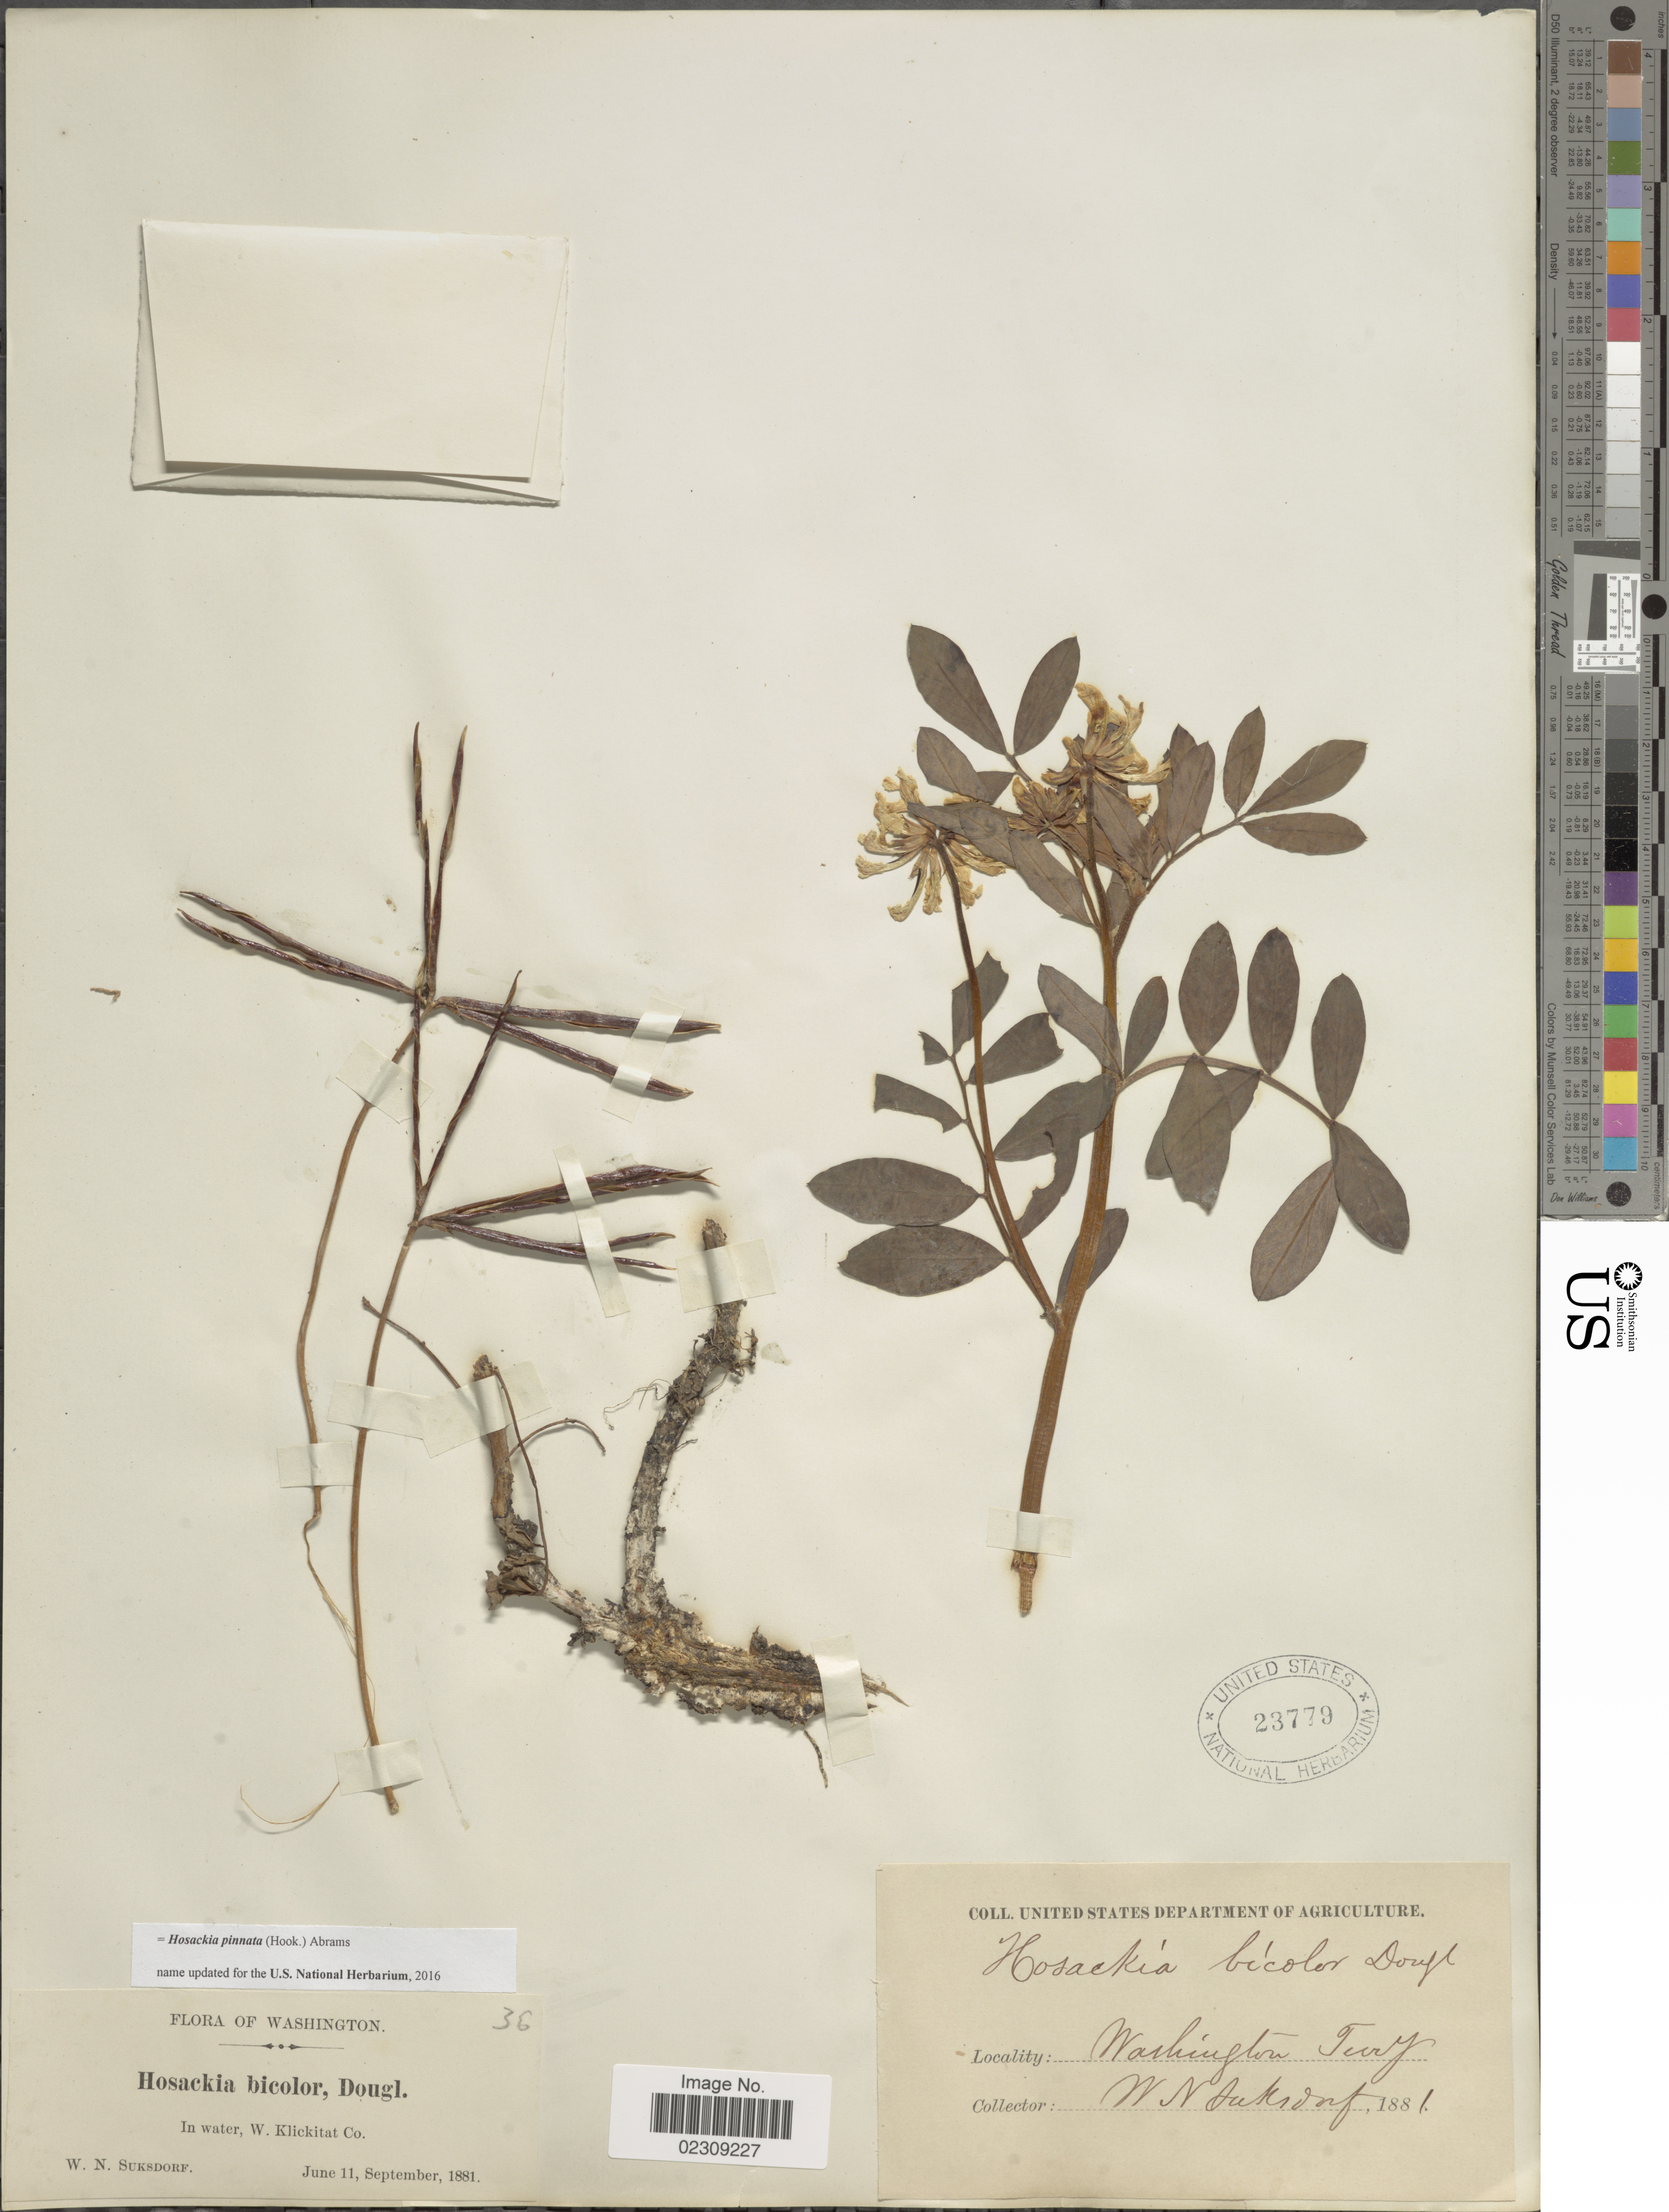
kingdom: Plantae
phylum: Tracheophyta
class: Magnoliopsida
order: Fabales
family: Fabaceae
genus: Hosackia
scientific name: Hosackia pinnata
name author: (Hook.) Abrams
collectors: W. N. Suksdorf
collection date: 1881-06/1881-09-11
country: United States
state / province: Washington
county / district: Klickitat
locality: In water, W Klickitat Co, Washongton Terr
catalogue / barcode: US 23779